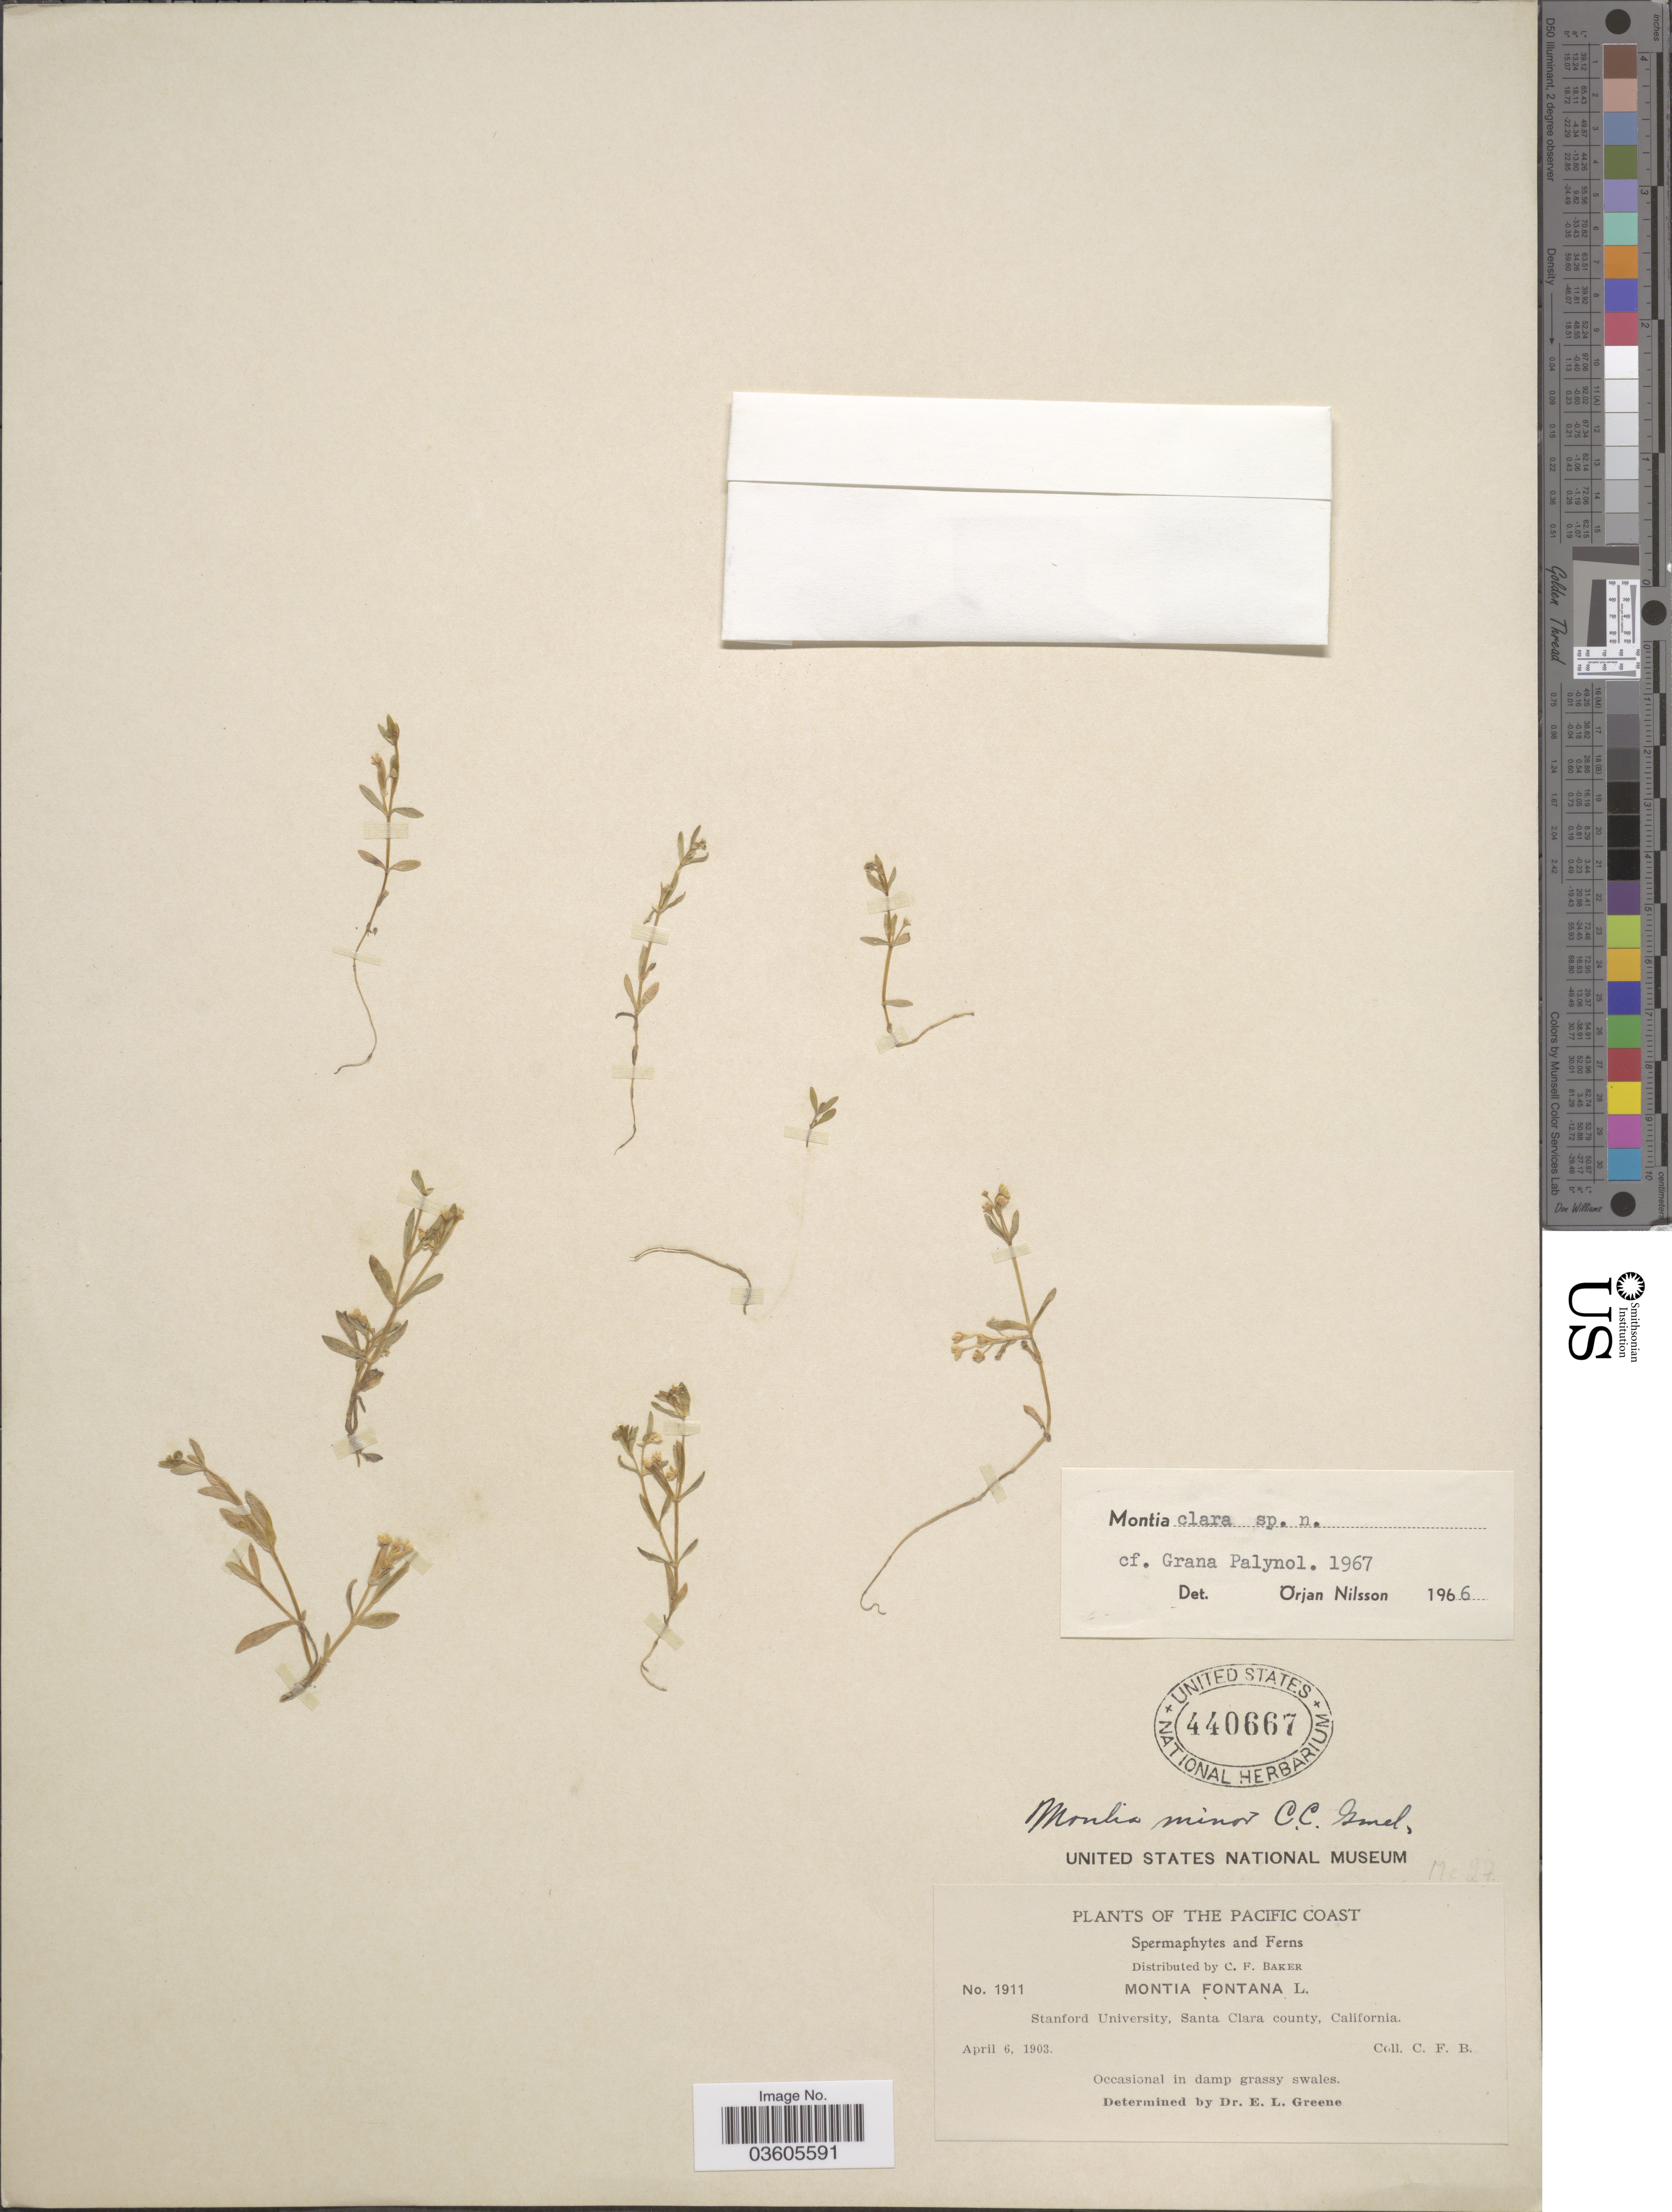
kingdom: Plantae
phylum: Tracheophyta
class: Magnoliopsida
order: Caryophyllales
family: Montiaceae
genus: Montia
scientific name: Montia clara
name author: Ö. Nilsson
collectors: C. F. Baker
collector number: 1911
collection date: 1903-04-06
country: United States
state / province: California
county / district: Santa Clara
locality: The Pacific Coast. Stanford University, Santa Clara county.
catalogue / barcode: US 440667